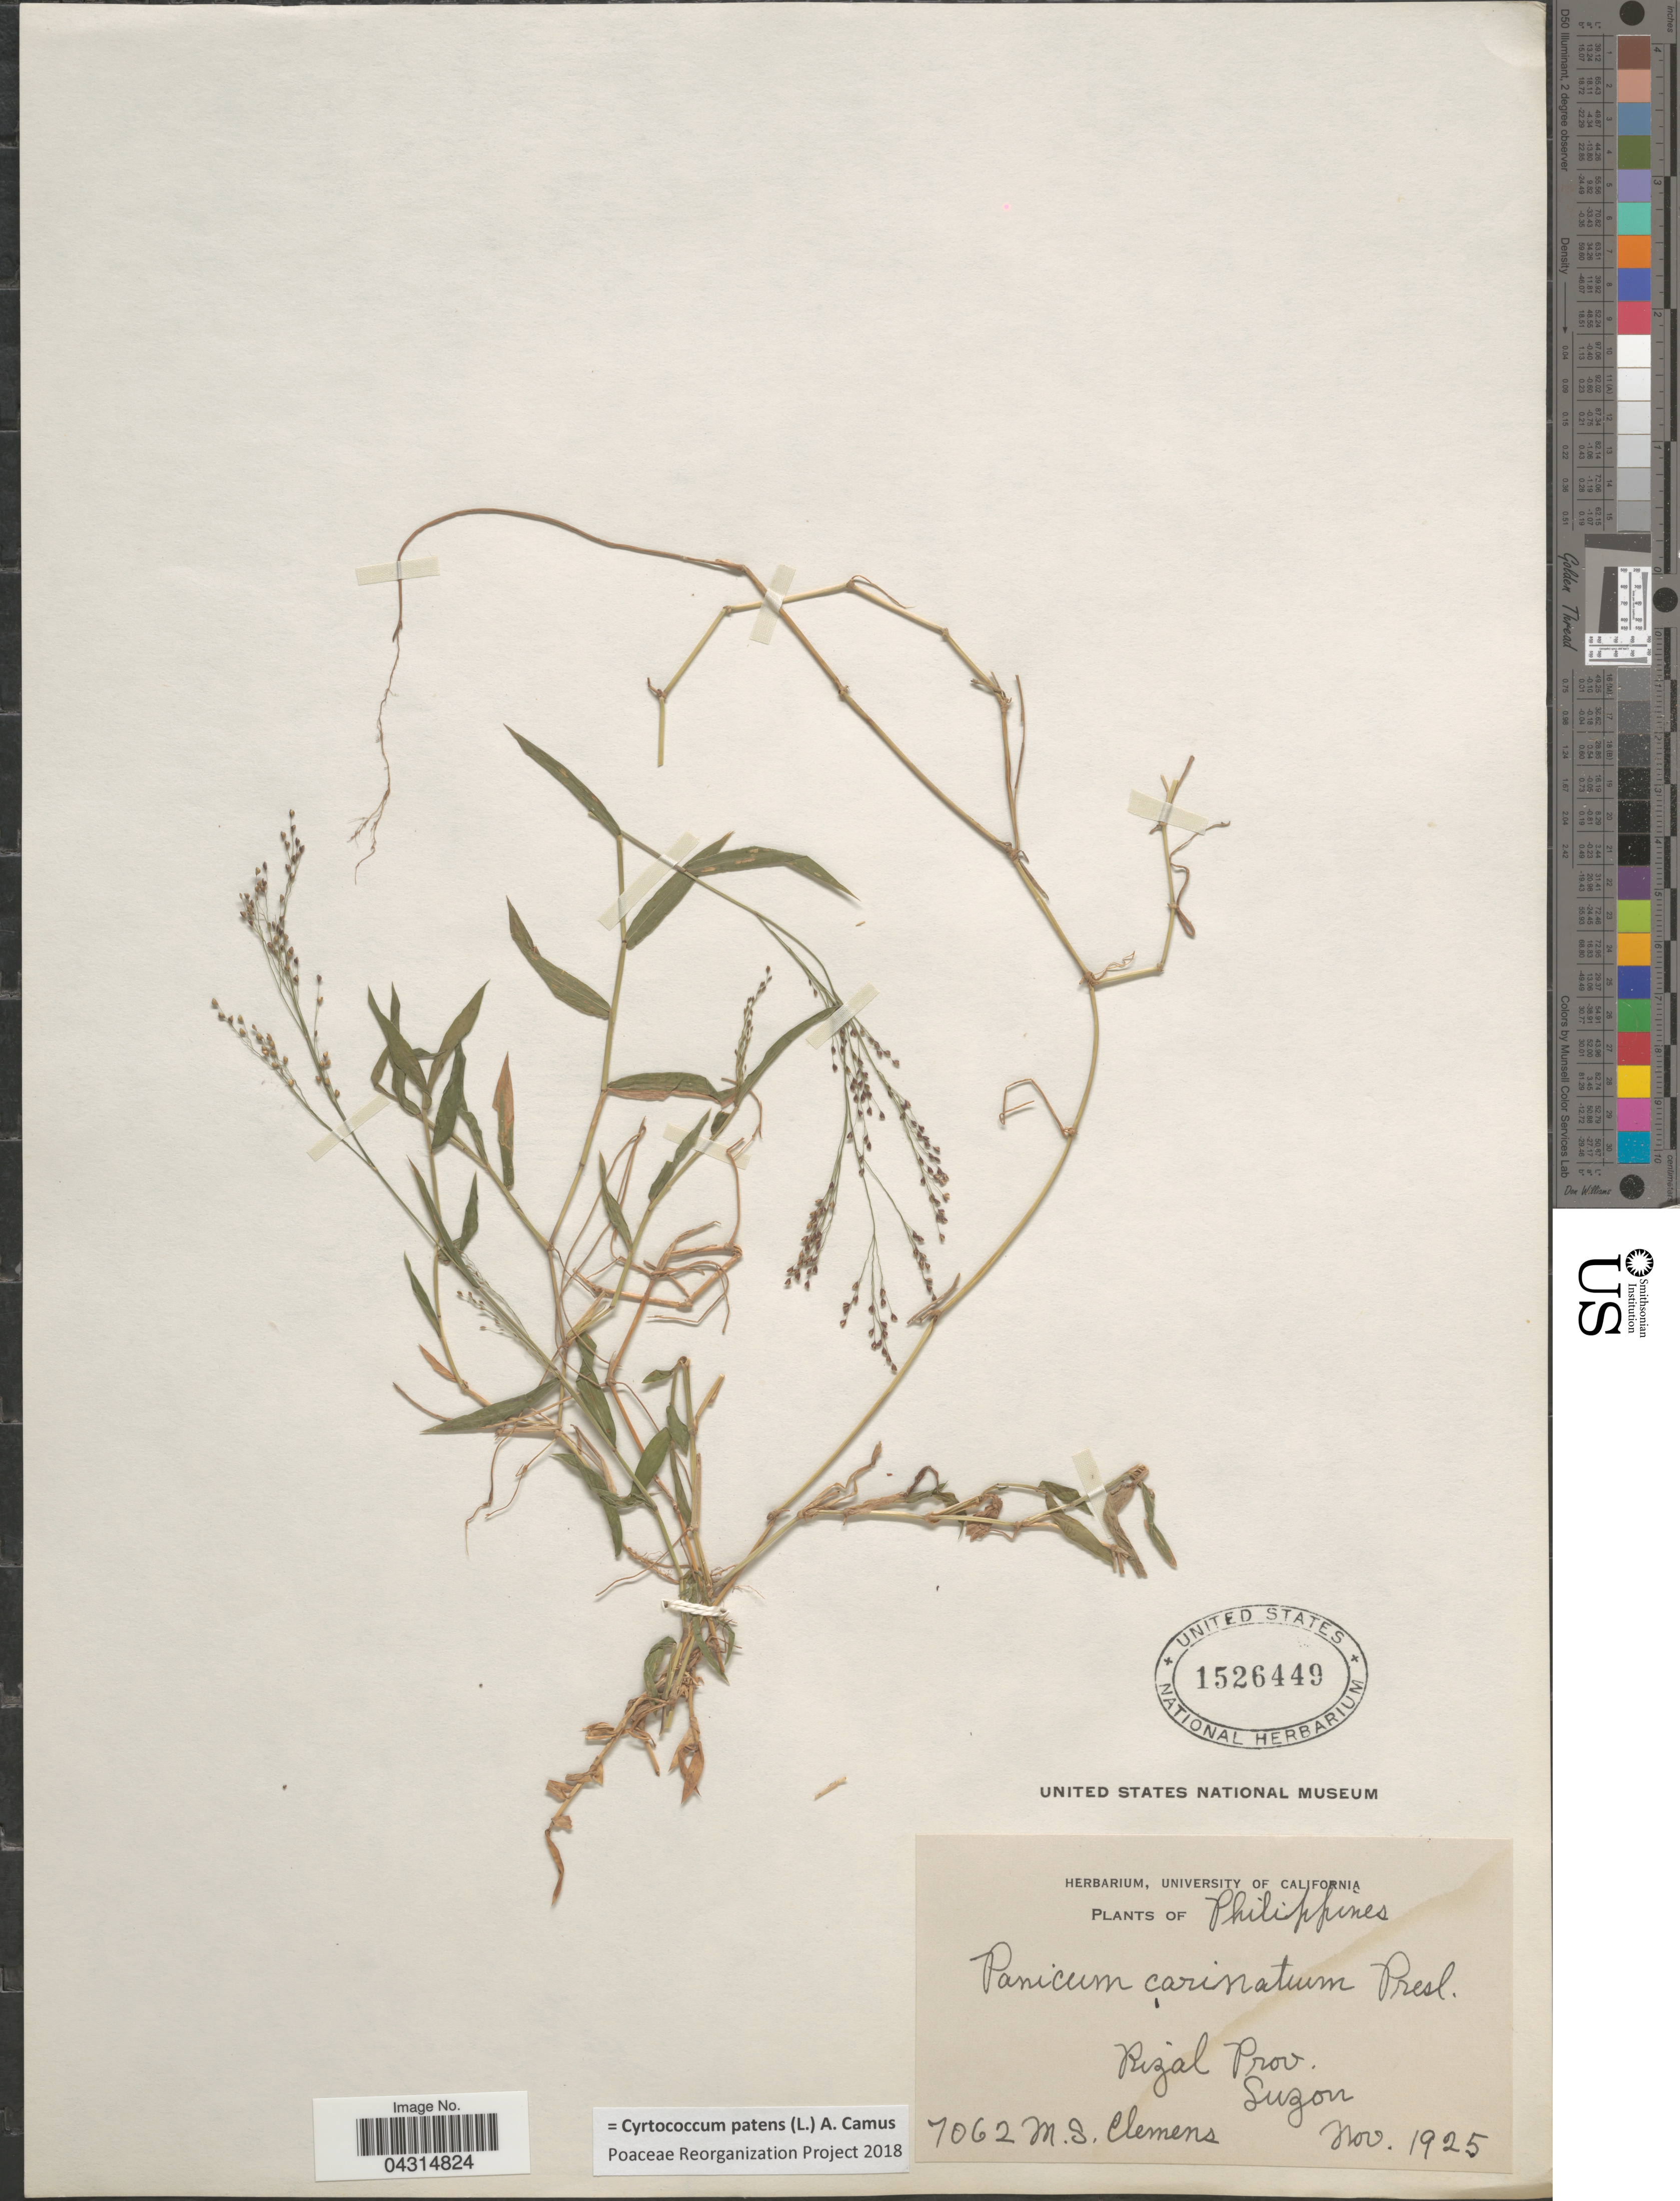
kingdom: Plantae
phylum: Tracheophyta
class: Liliopsida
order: Poales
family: Poaceae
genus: Cyrtococcum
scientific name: Cyrtococcum patens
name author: (L.) A. Camus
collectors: M. S. Clemens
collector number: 7062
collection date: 1925-11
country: Philippines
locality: Rizal Prov. Luzon.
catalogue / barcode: US 1526449